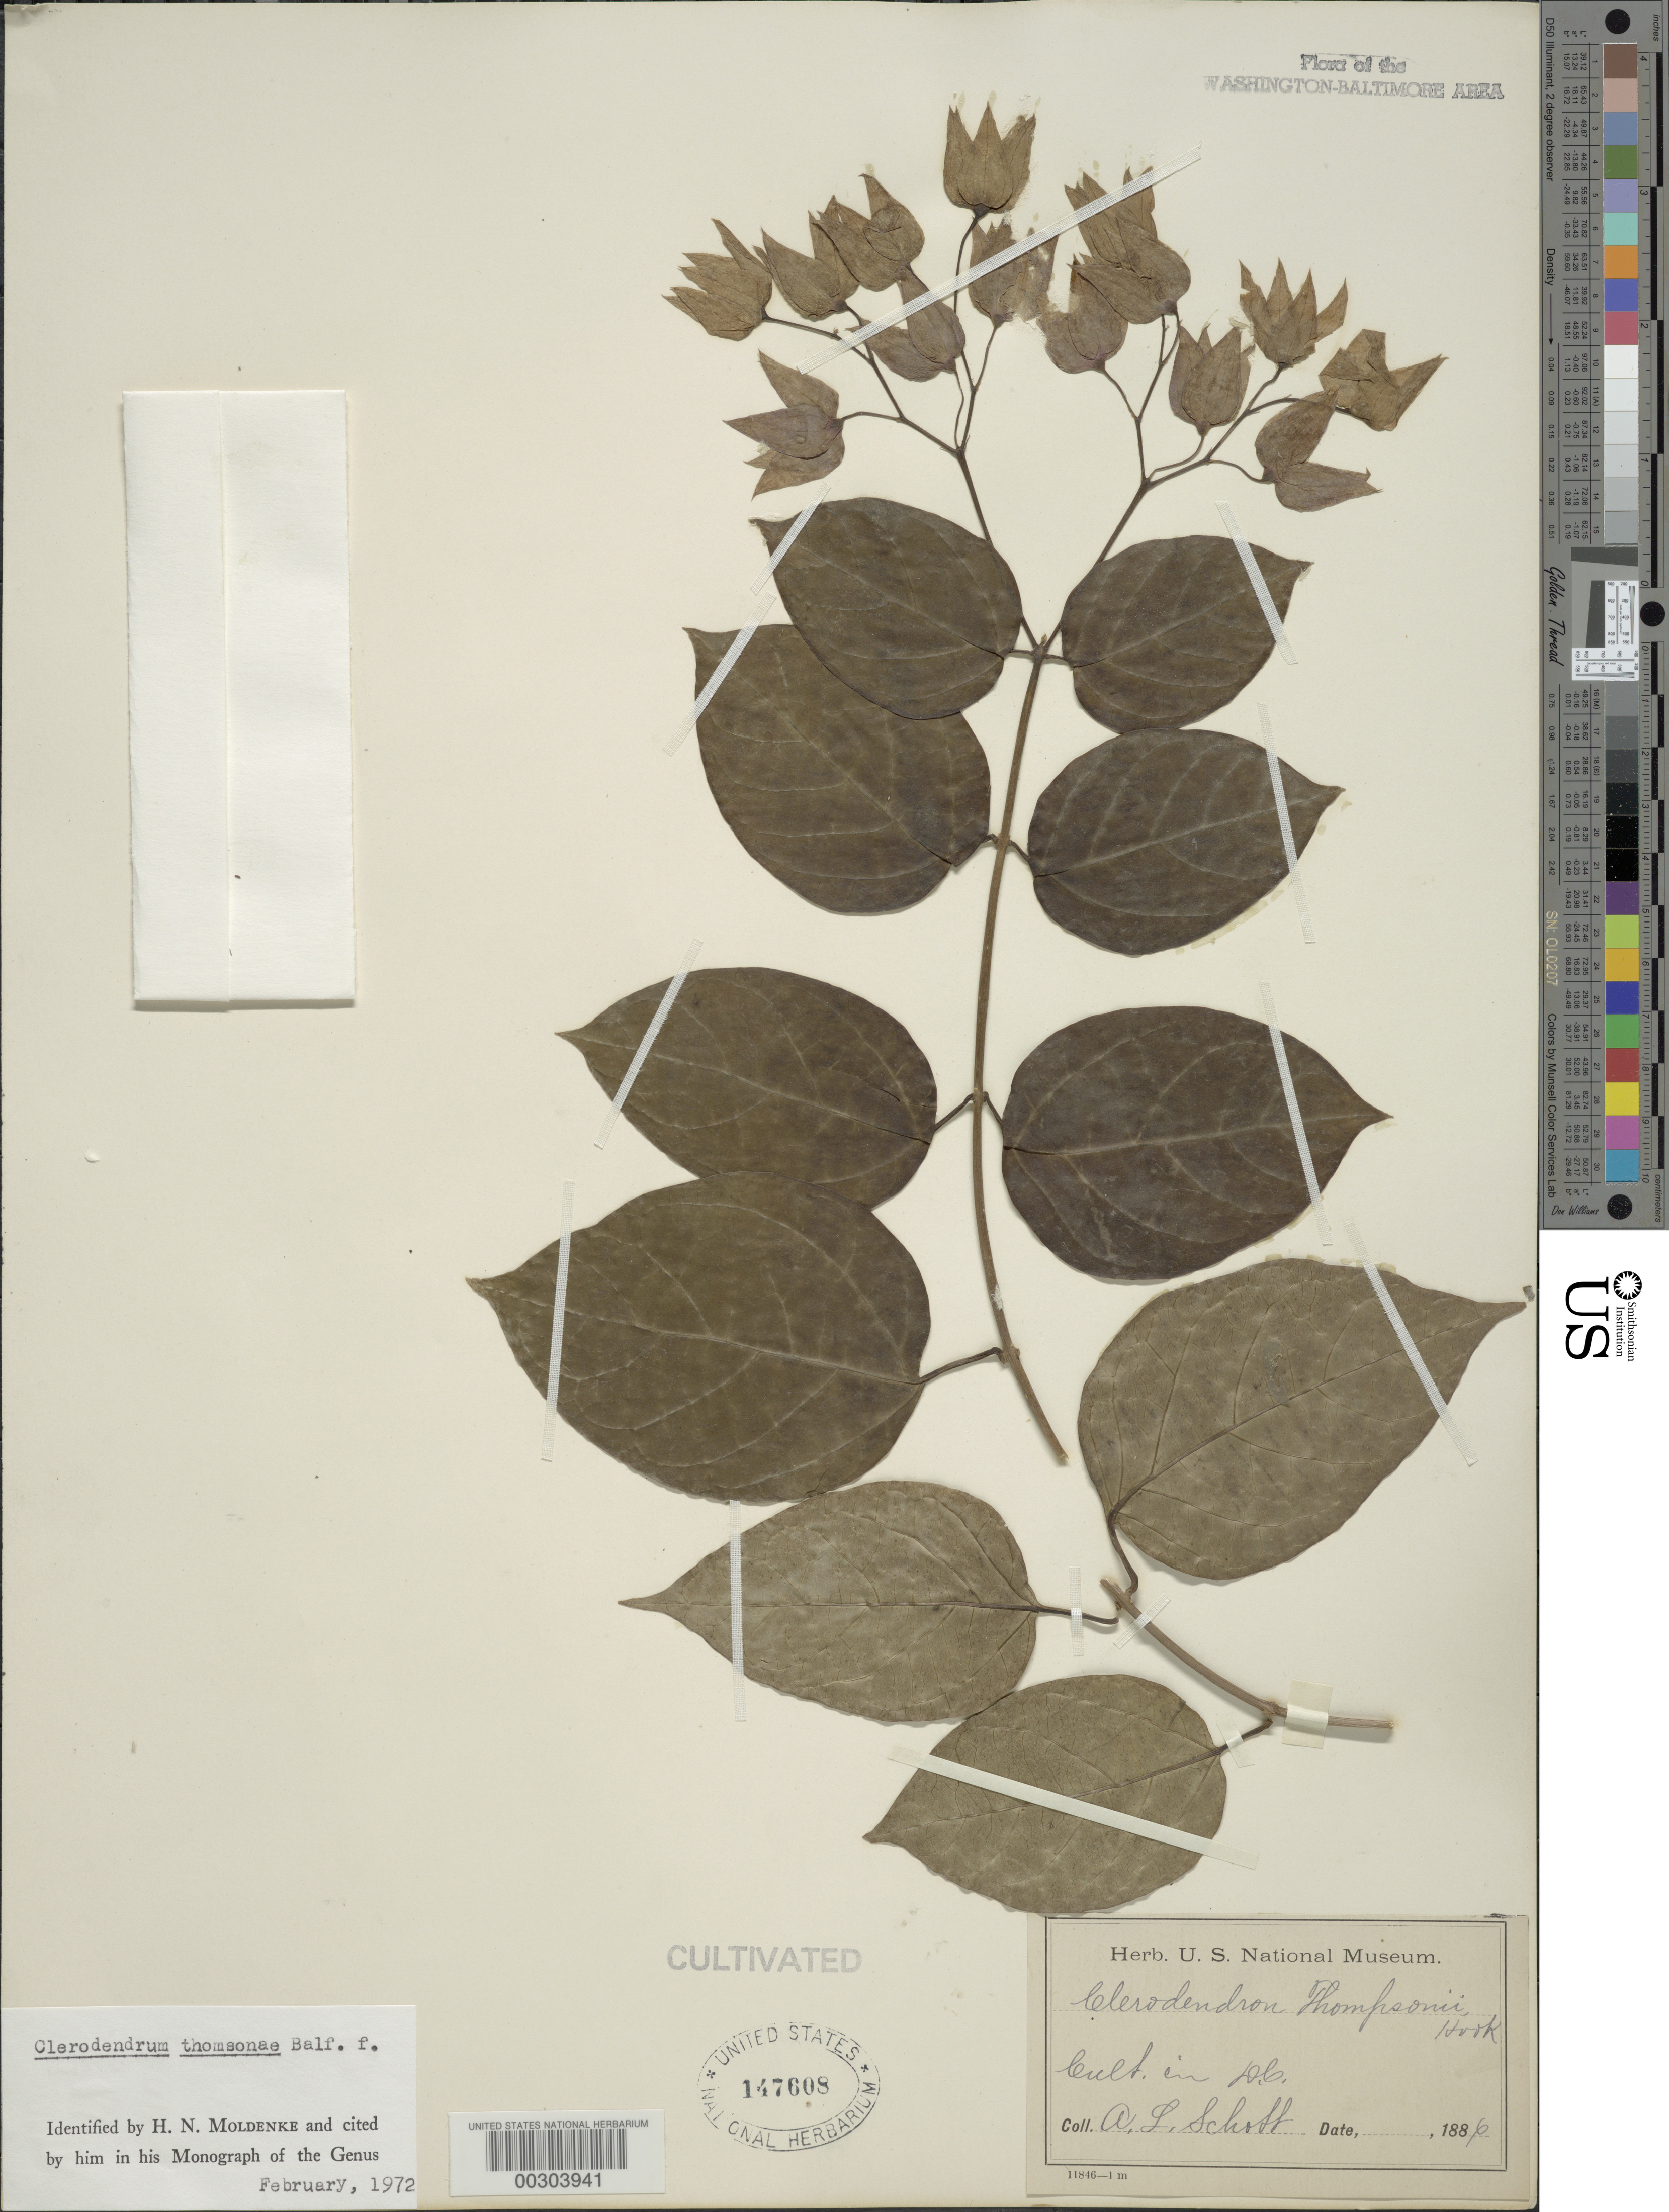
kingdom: Plantae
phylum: Tracheophyta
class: Magnoliopsida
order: Lamiales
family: Lamiaceae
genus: Clerodendrum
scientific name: Clerodendrum thomsoniae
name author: Balf.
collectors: A. L. Schott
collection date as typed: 1886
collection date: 1886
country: United States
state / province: District of Columbia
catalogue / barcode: US 147608